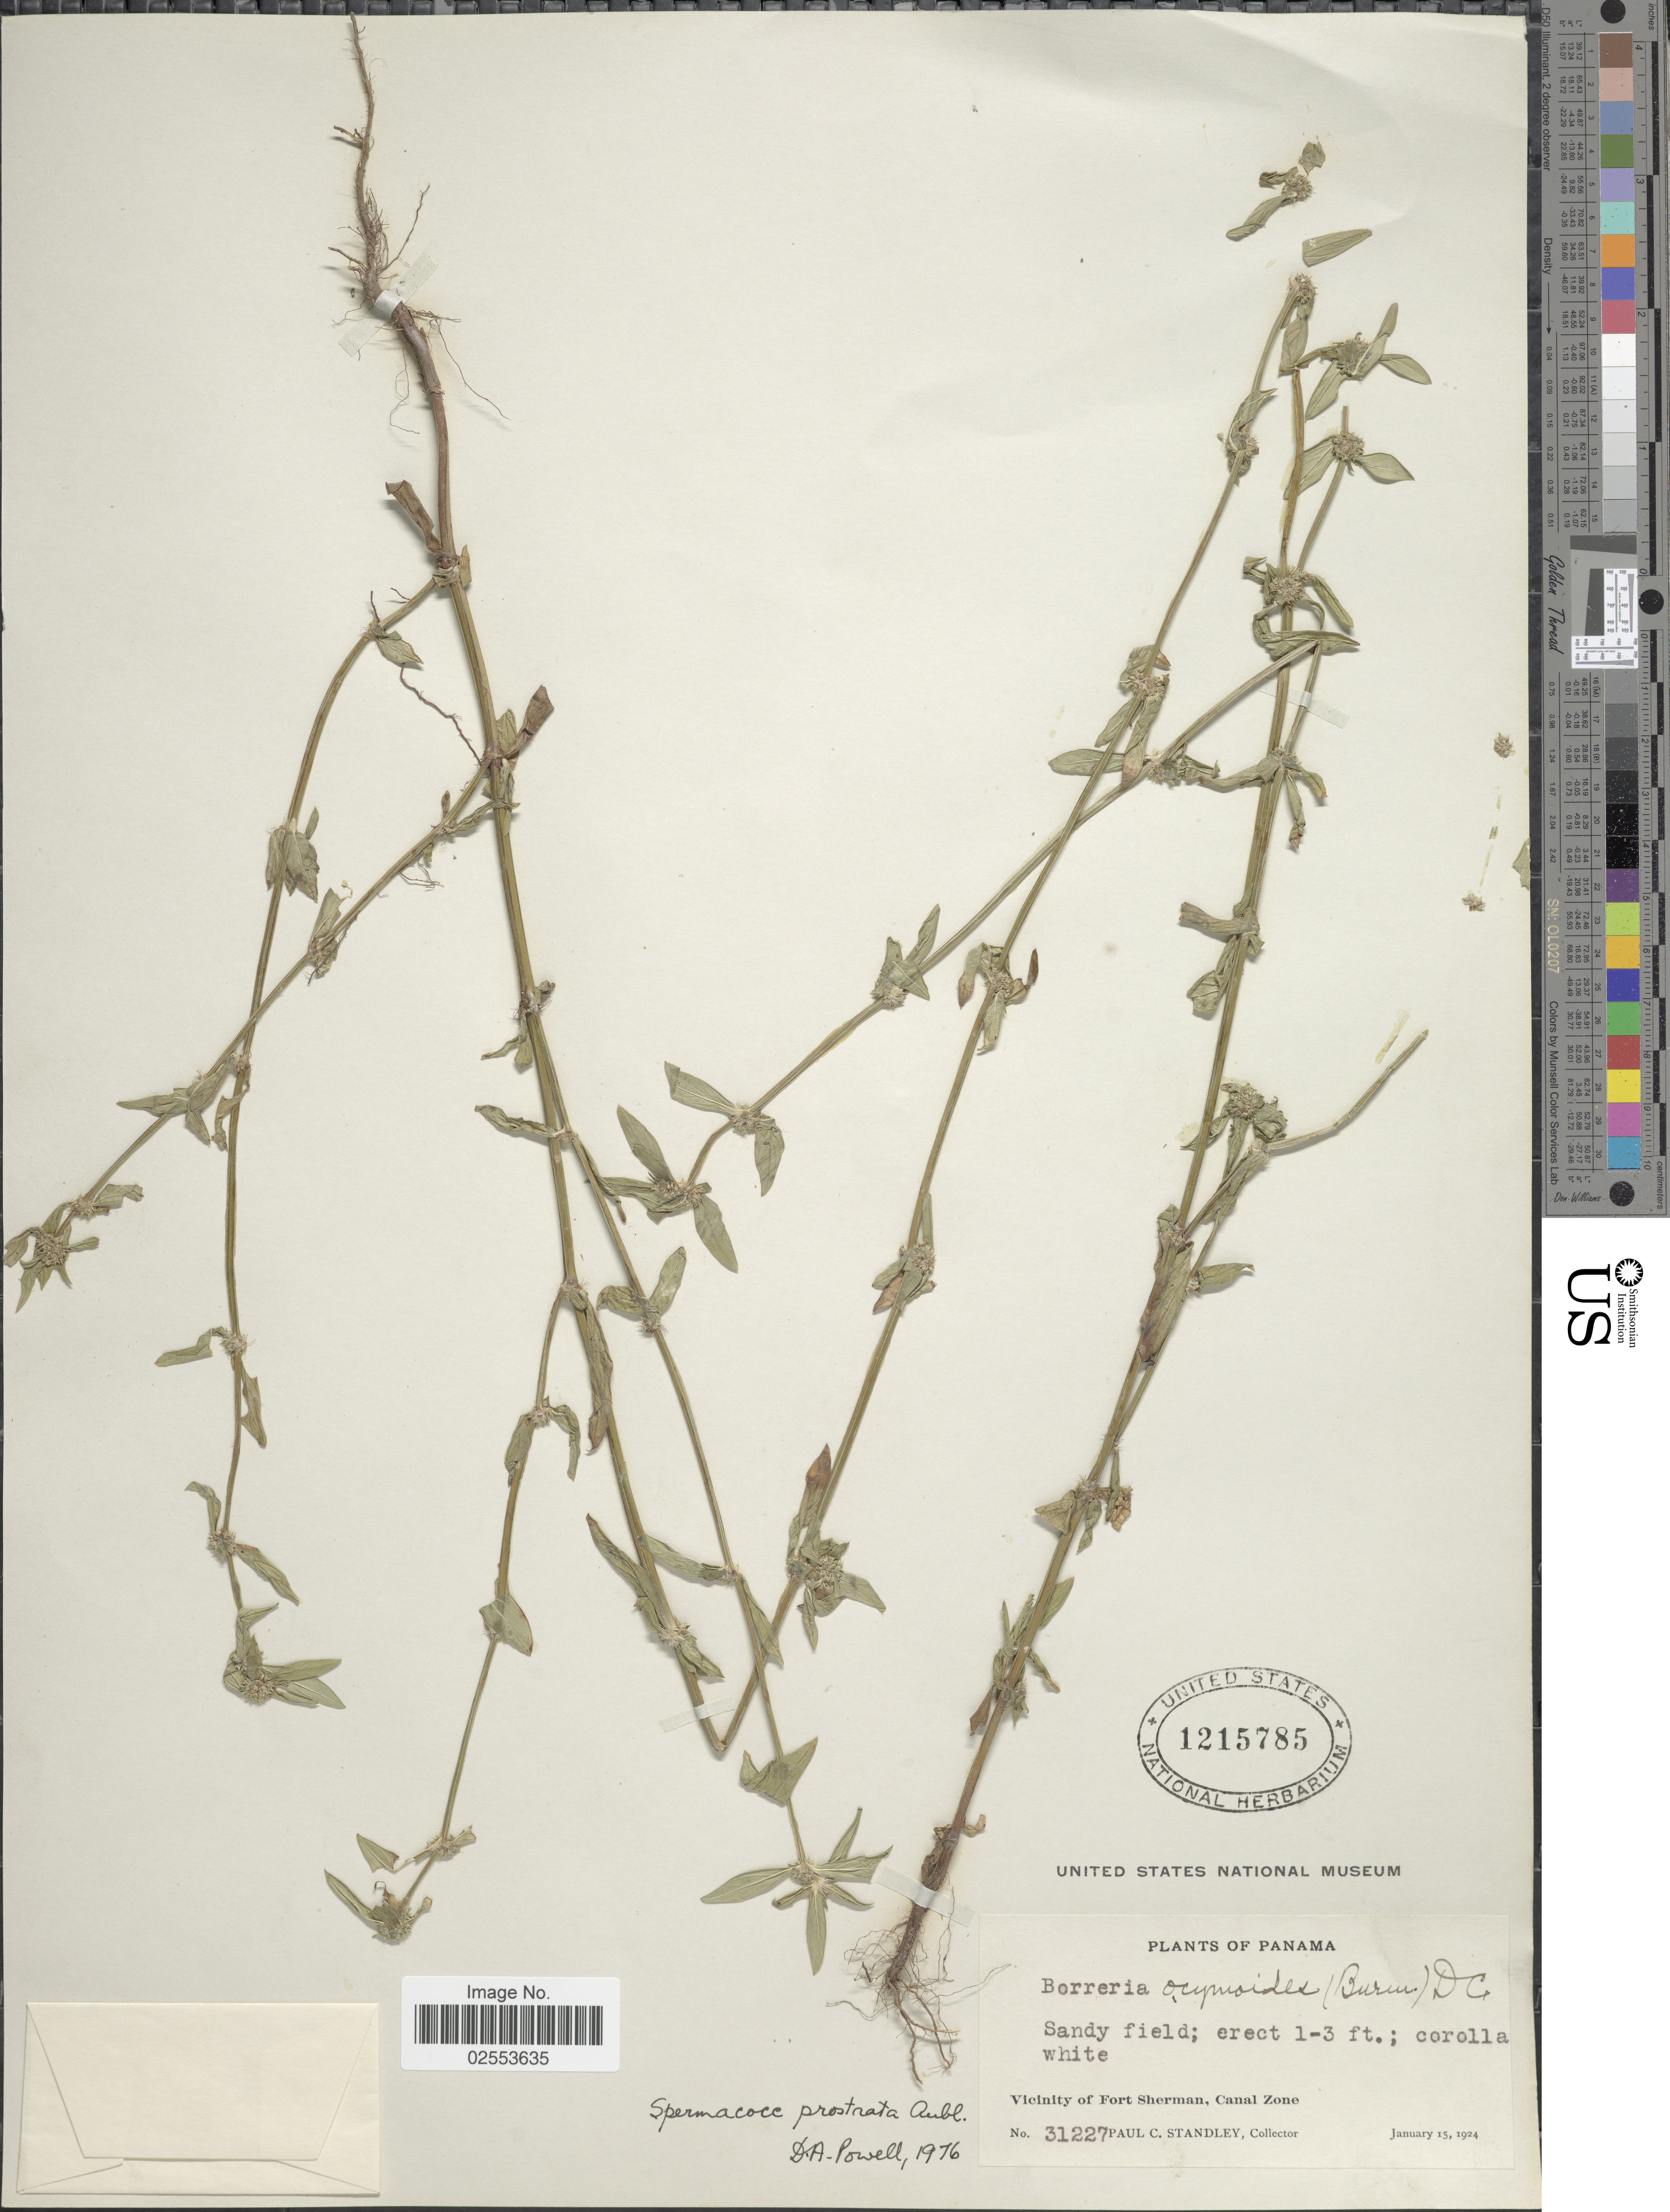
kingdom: Plantae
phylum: Tracheophyta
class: Magnoliopsida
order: Gentianales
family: Rubiaceae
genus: Spermacoce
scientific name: Spermacoce prostrata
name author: Aubl.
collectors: P. C. Standley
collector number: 31227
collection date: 1924-01-15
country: Panama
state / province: Colón / Panamá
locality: Canal Zone, sandy field, Vicinity of Fort Sherman.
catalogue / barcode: US 1215785